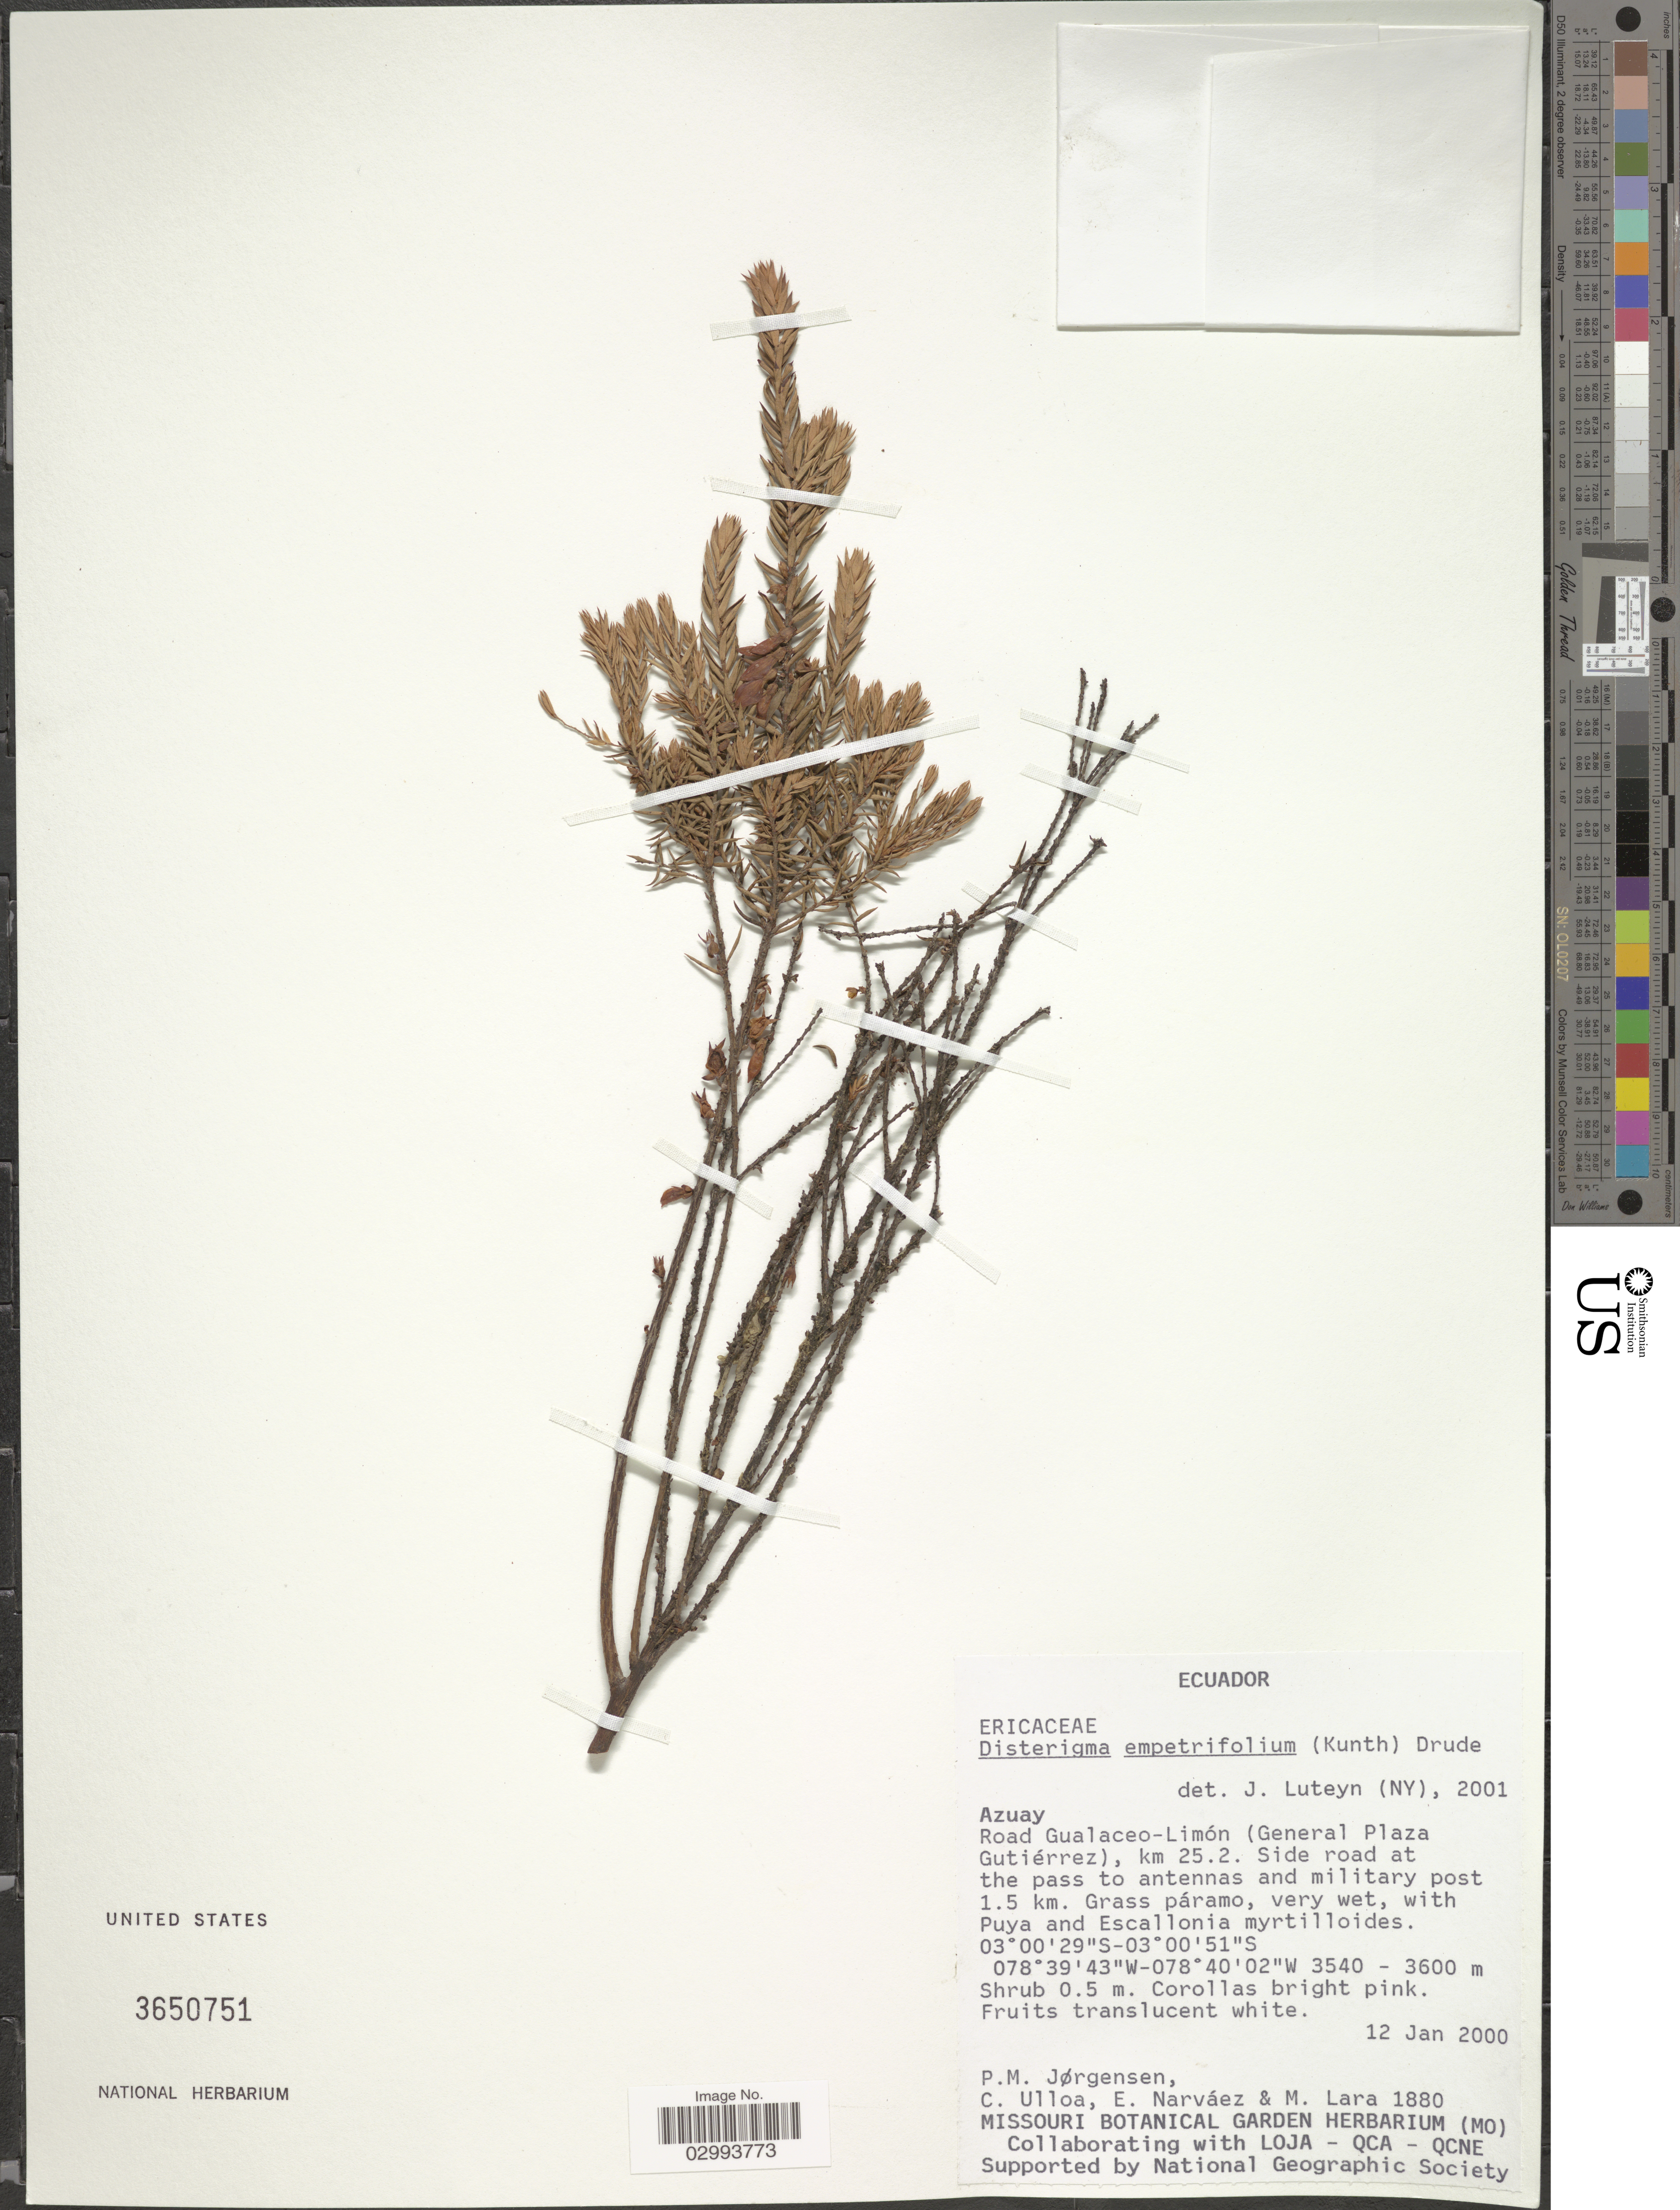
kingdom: Plantae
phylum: Tracheophyta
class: Magnoliopsida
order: Ericales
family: Ericaceae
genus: Disterigma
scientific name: Disterigma empetrifolium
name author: (Kunth) Drude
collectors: P. M. Jørgensen, C. Ulloa, E. Narváez & M. Lara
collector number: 1880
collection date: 2000-01-12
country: Ecuador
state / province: Azuay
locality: Road Gualaceo-Limón (General Plaza Gutiérrez), km 25.2, Side road at the pass to antennas and military post 1.5 km.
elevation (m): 3540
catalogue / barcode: US 3650751